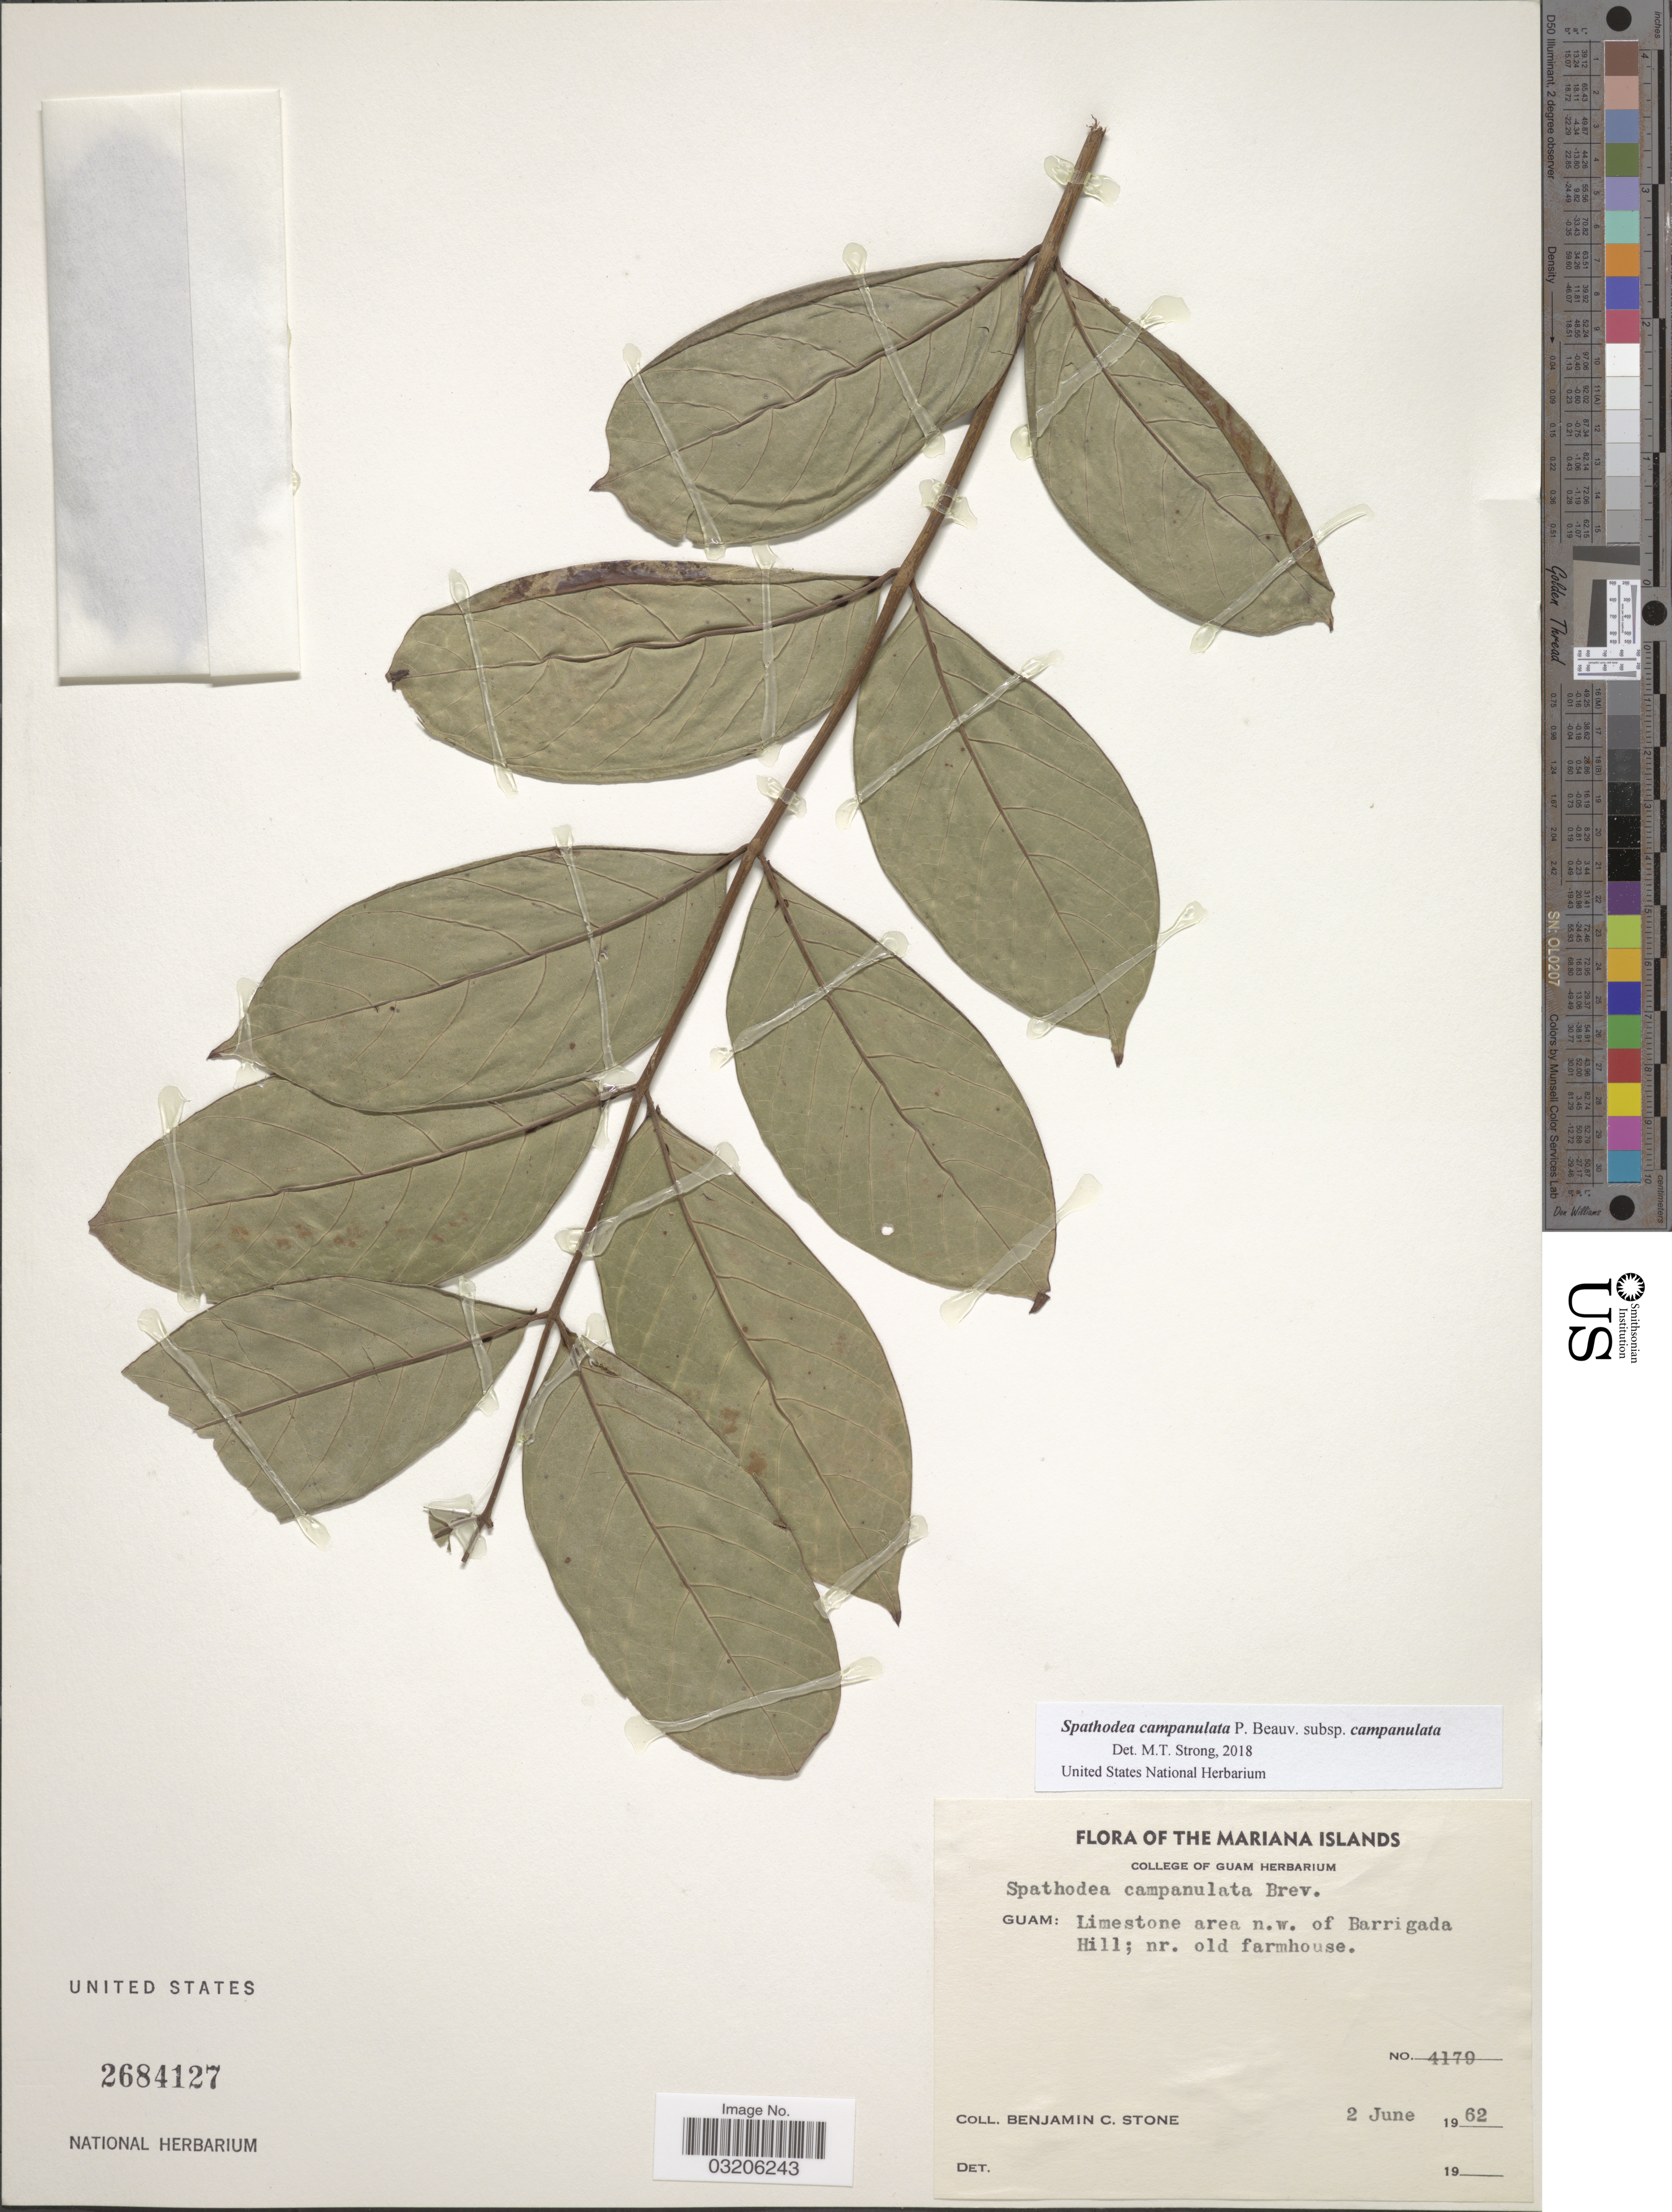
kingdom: Plantae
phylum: Tracheophyta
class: Magnoliopsida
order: Lamiales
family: Bignoniaceae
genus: Spathodea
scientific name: Spathodea campanulata subsp. campanulata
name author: P. Beauv.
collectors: B. C. Stone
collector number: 4179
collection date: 1962-06-02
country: Guam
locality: The Mariana Islands. Limestone area n.w. of Barrigada Hill; nr. old farmhouse.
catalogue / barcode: US 2684127